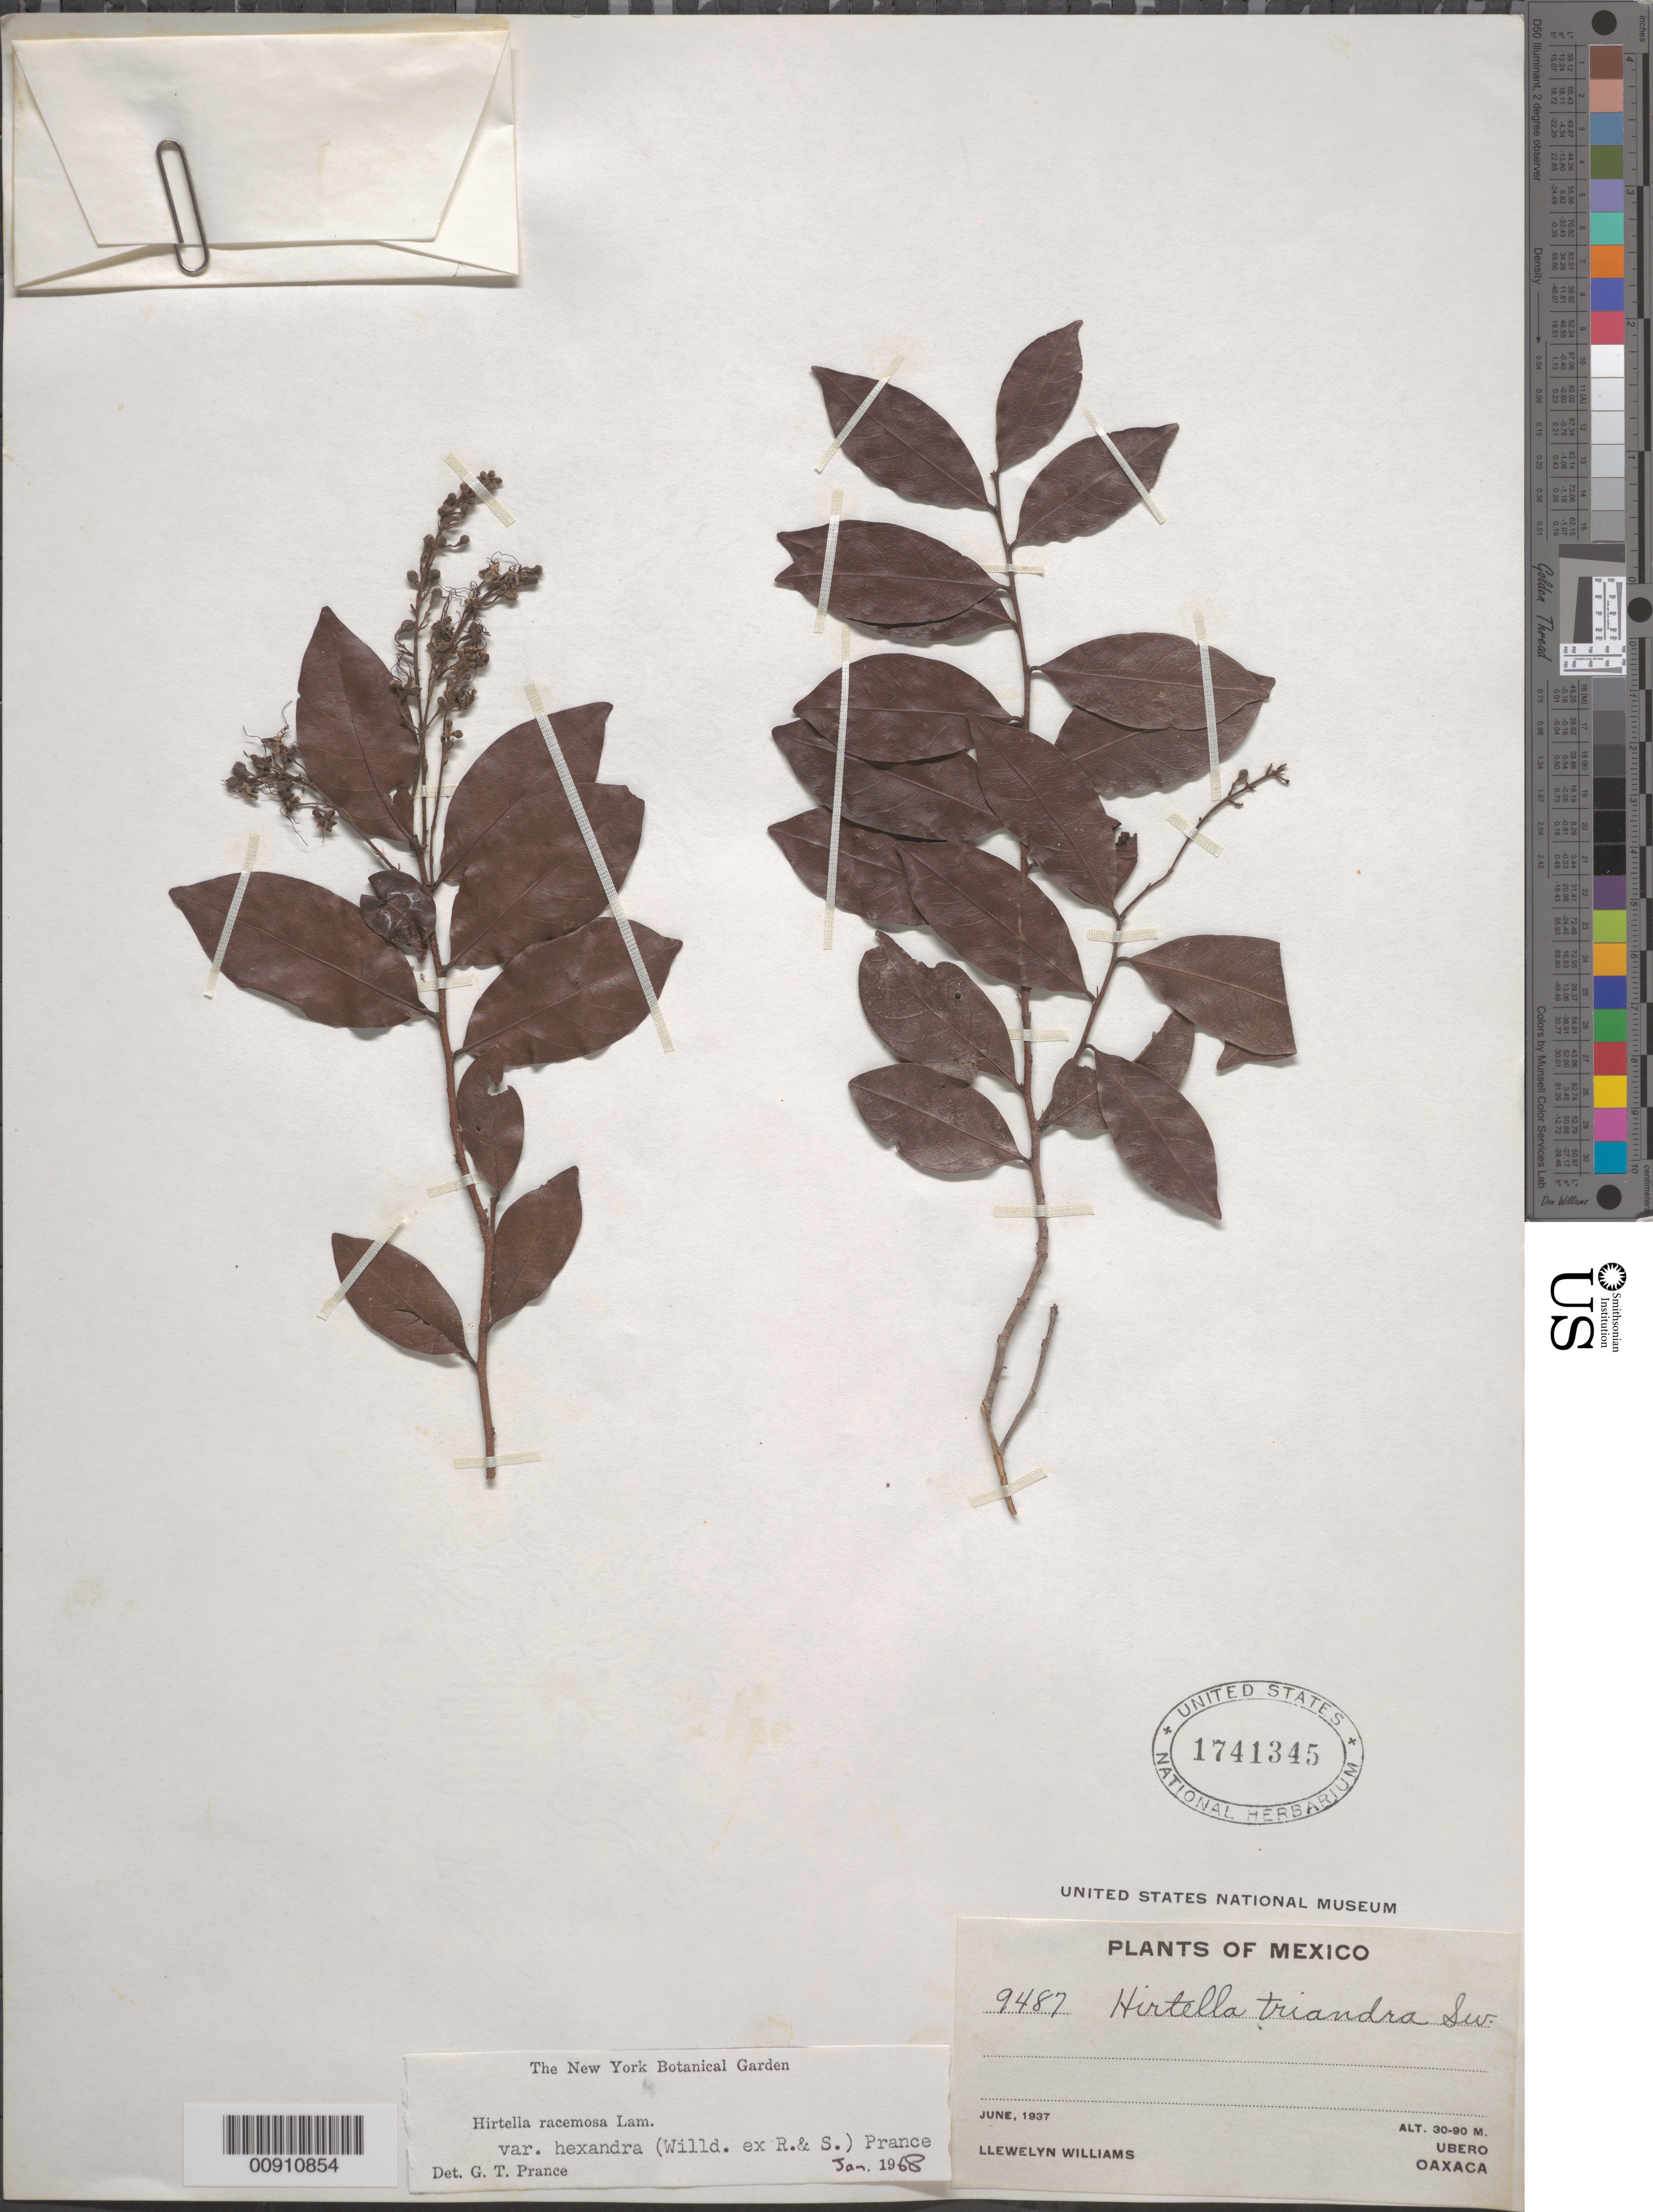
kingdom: Plantae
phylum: Tracheophyta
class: Magnoliopsida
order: Malpighiales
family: Chrysobalanaceae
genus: Hirtella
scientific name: Hirtella racemosa var. hexandra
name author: (Willd. ex Roem. & Schult.) Prance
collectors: L. Williams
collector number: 9487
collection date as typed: Jun 1937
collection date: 1937-06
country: Mexico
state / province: Oaxaca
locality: Ubero, Oaxaca.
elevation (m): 90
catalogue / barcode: US 1741345